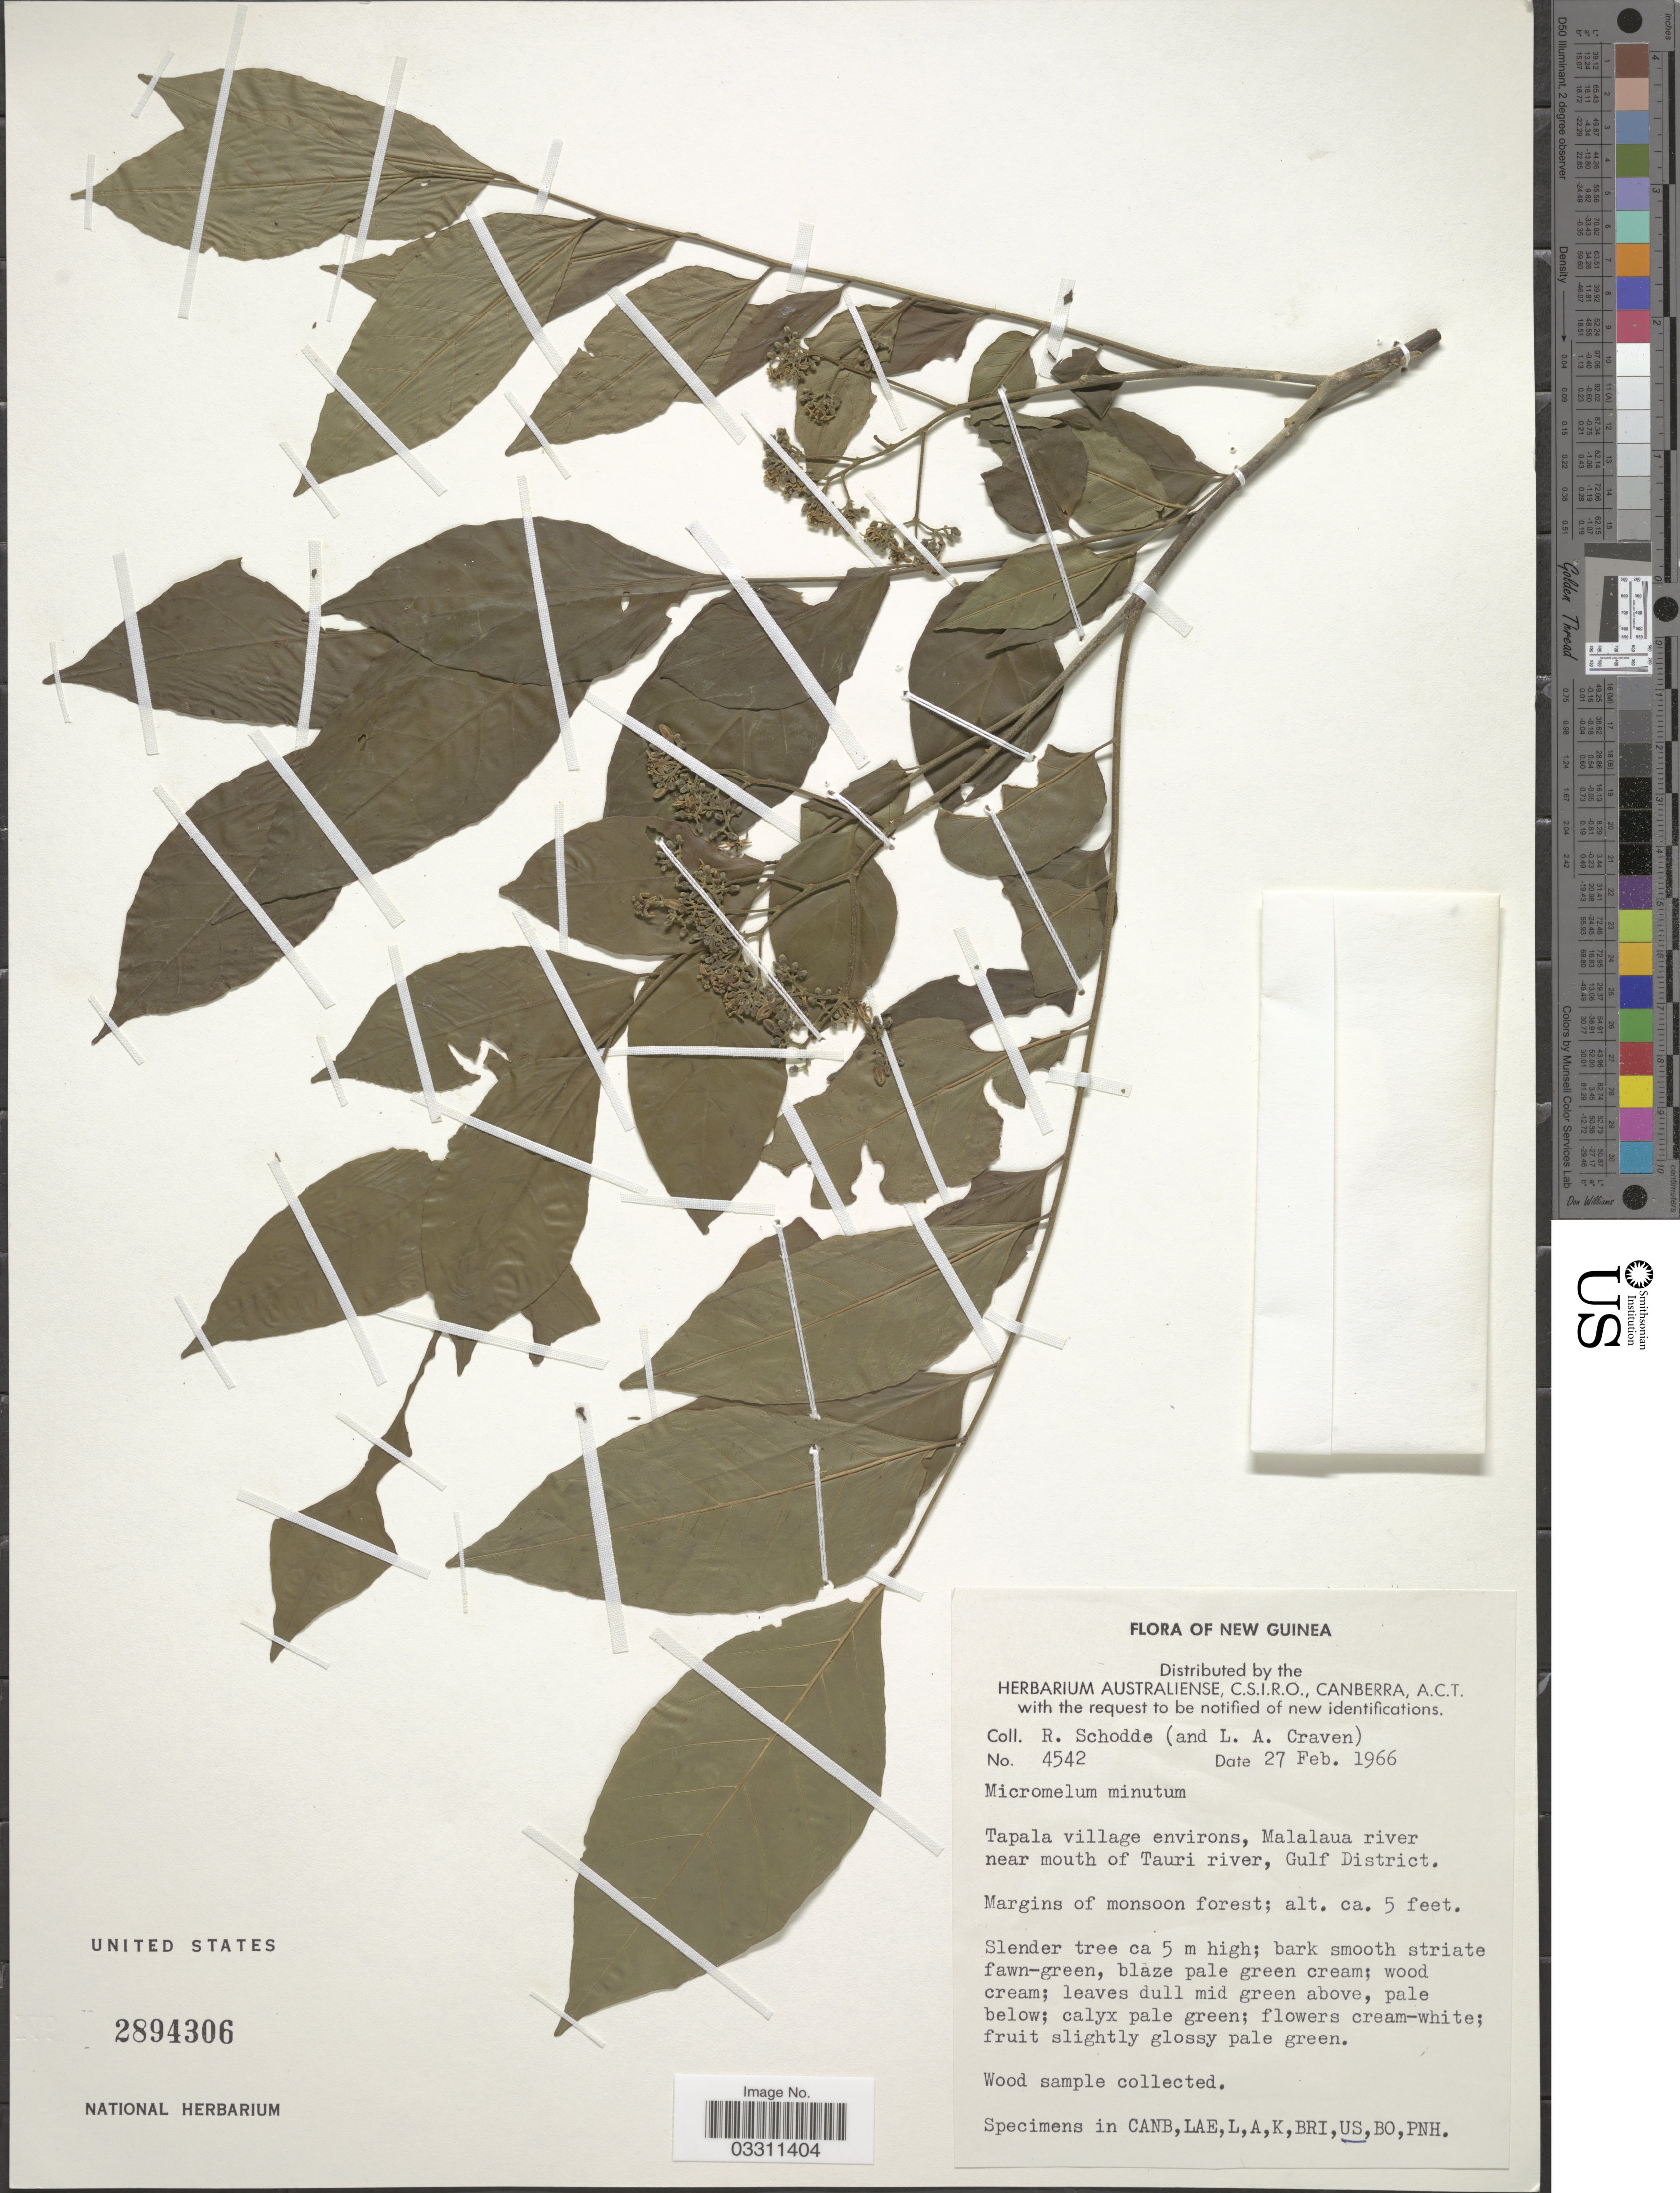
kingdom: Plantae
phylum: Tracheophyta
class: Magnoliopsida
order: Sapindales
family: Rutaceae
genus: Micromelum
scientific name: Micromelum minutum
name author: (G. Forst.) Wight & Arn.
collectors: R. Schodde & L. A. Craven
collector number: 4542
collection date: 1966-02-27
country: Papua New Guinea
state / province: Gulf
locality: New Guinea. Tapala village environs, Malalaua river near mouth of Tauri river, Gulf District.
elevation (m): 2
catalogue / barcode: US 2894306